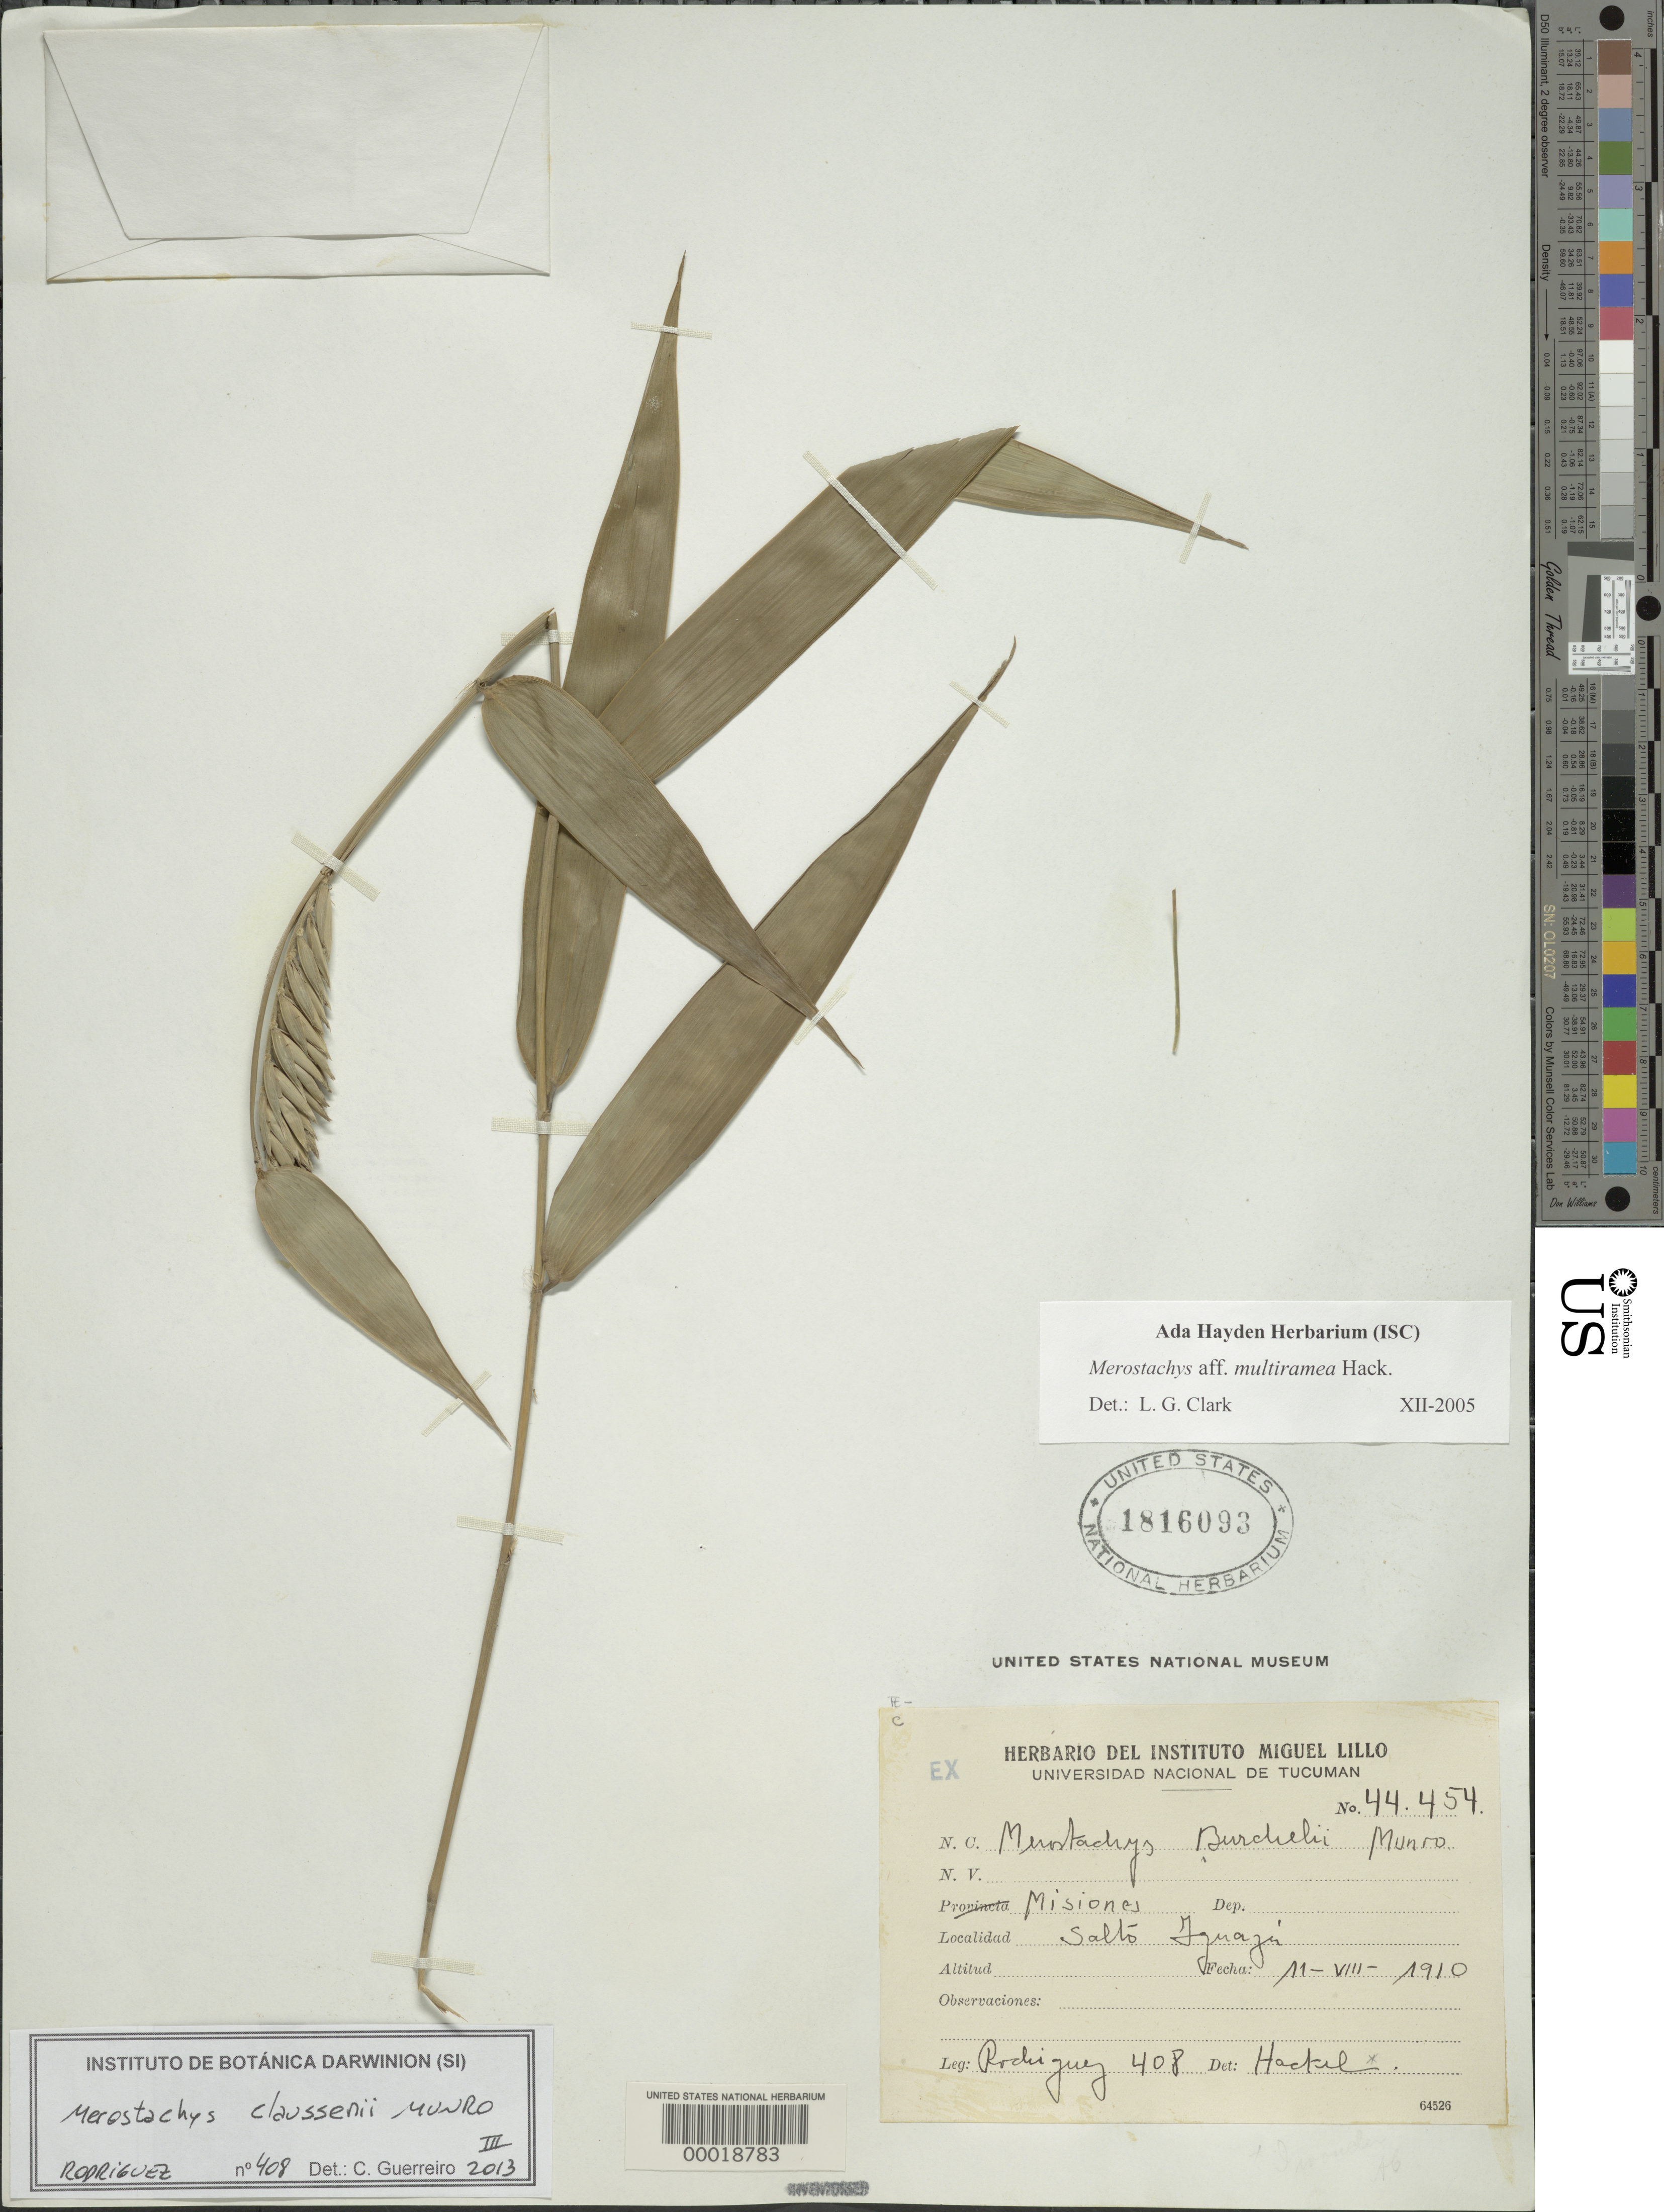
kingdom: Plantae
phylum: Tracheophyta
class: Liliopsida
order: Poales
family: Poaceae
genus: Merostachys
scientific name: Merostachys sp.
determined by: Vinicius-Silva, R.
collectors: Rodriguez, --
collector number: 408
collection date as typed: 11 Aug 1910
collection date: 1910-08-11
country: Argentina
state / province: Misiones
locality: Salto Iguazu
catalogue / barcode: US 1816093